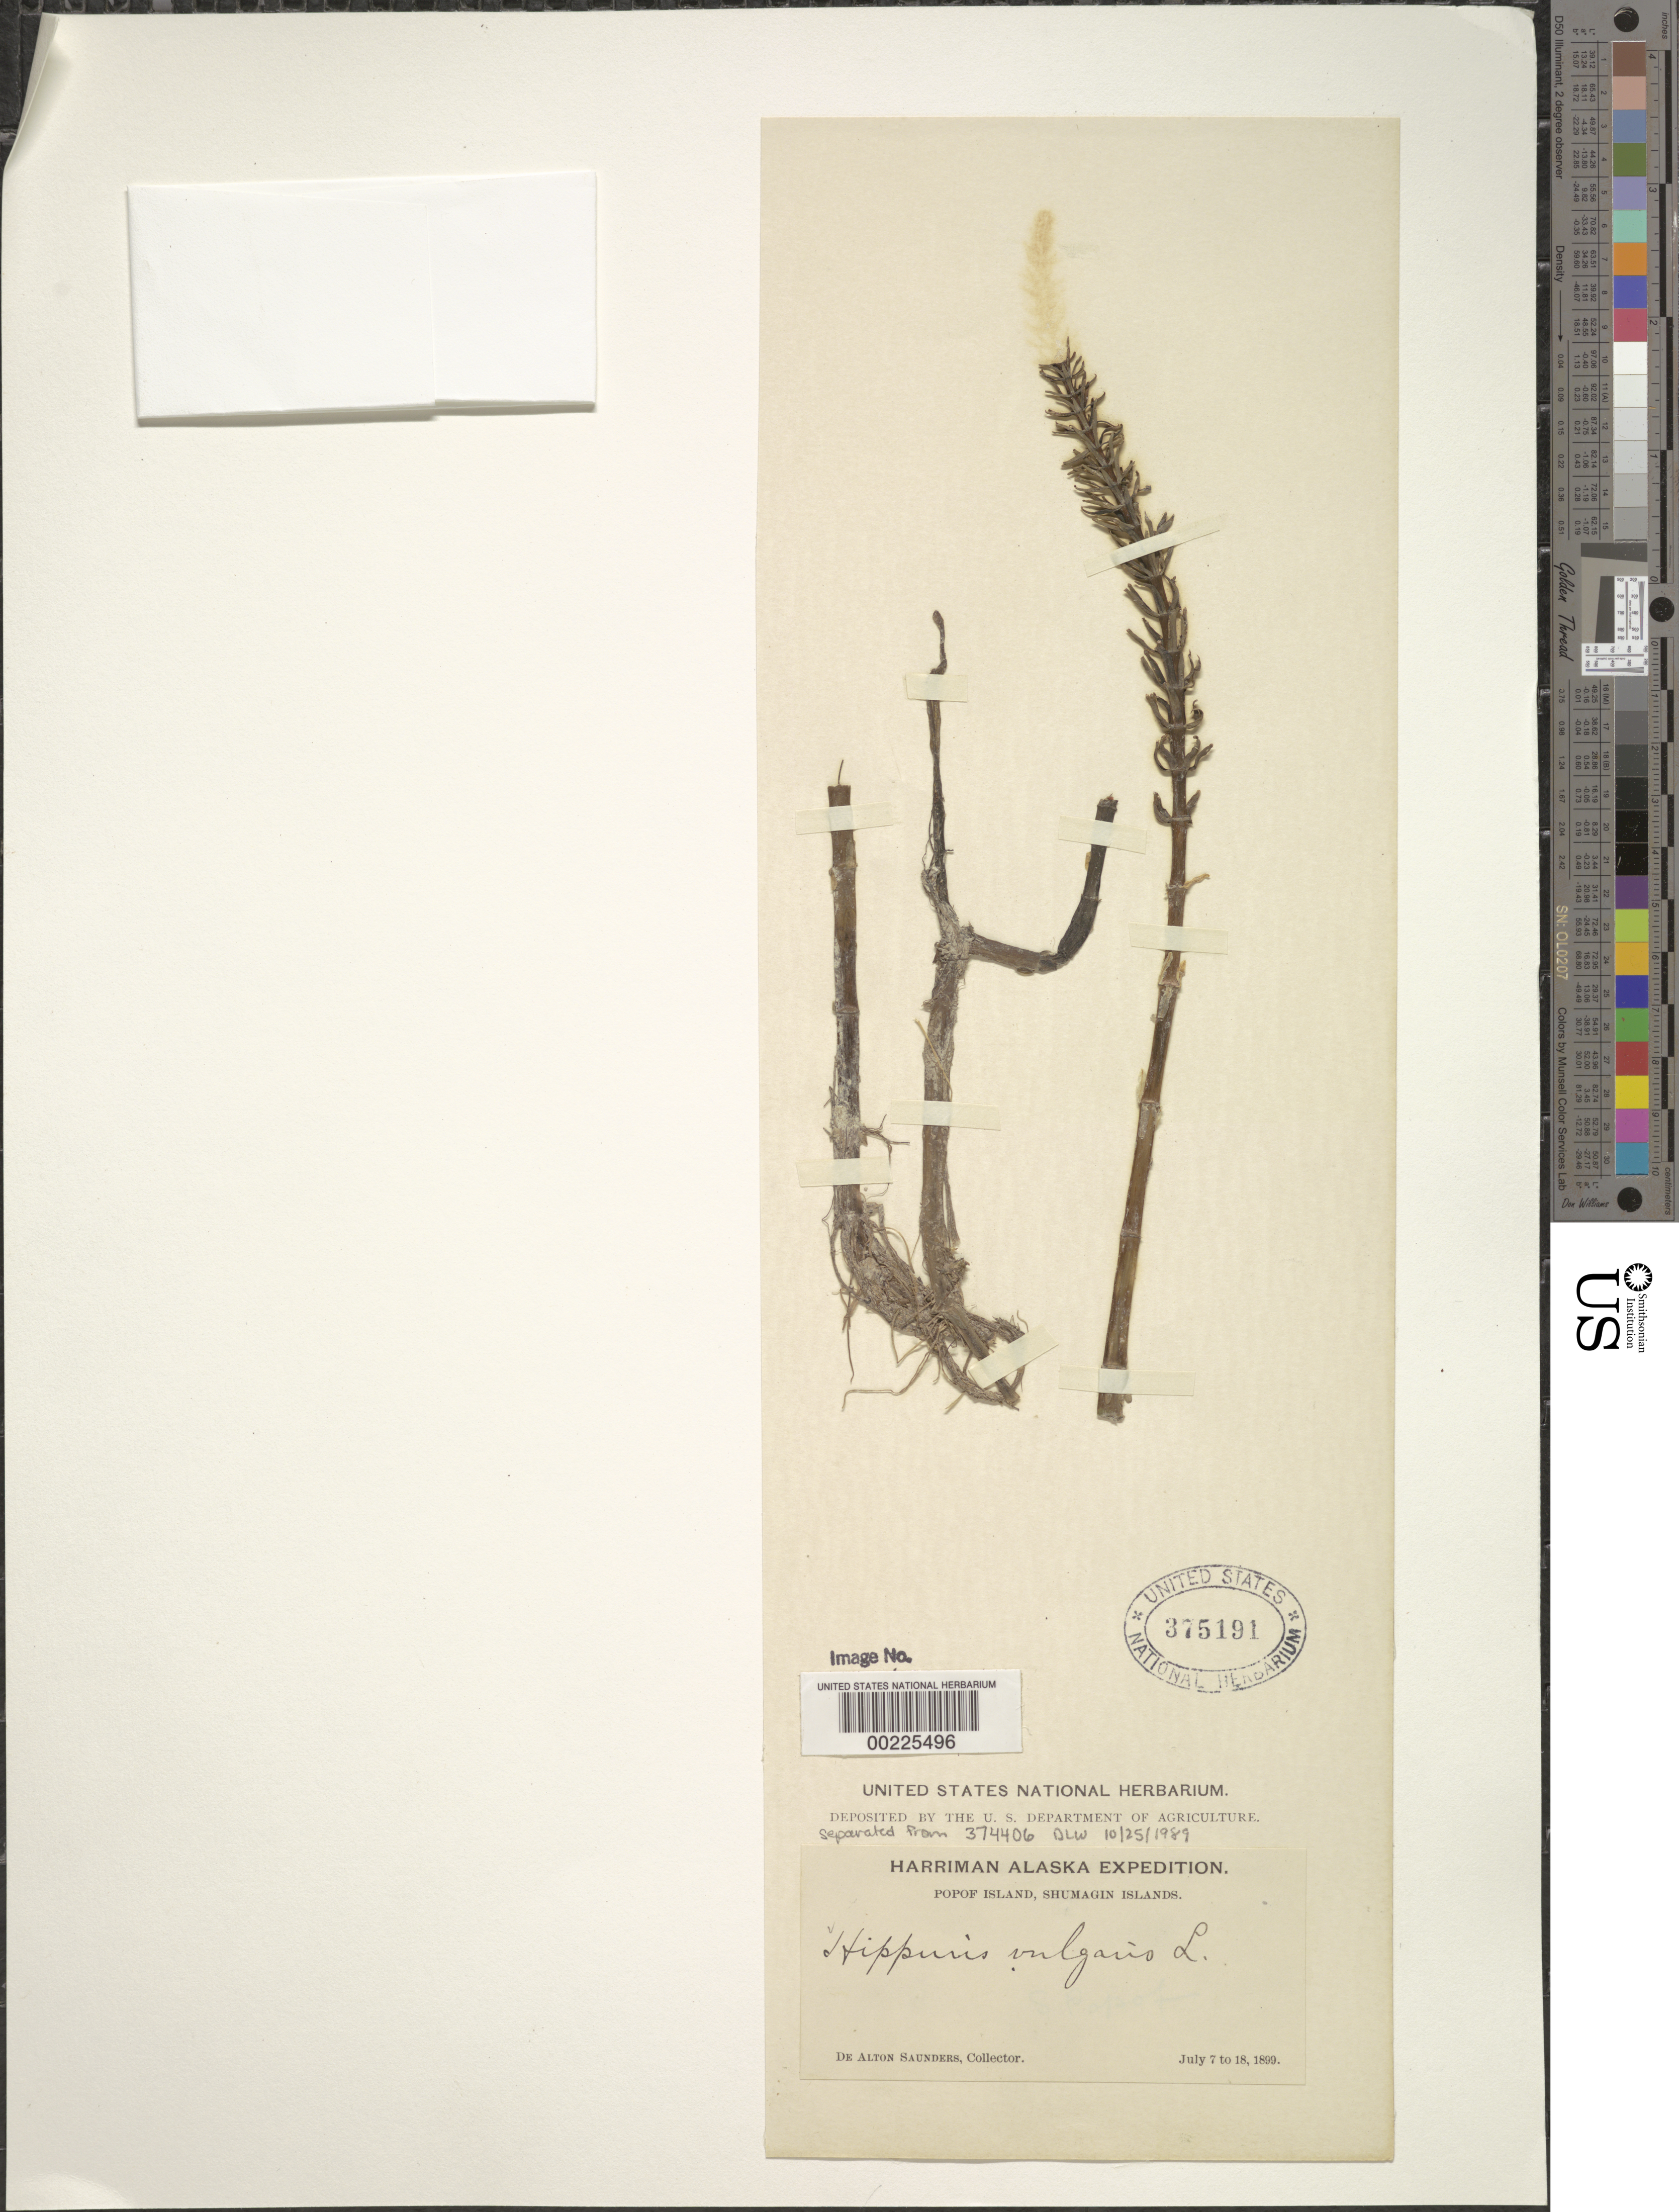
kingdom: Plantae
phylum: Tracheophyta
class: Magnoliopsida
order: Lamiales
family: Plantaginaceae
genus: Hippuris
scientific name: Hippuris vulgaris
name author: L.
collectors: A. Saunders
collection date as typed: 07 Jul 1899 to 18 Jul 1899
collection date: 1899-07-07/1899-07-18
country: United States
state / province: Alaska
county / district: Aleutians East Borough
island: Popof Island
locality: Popof island, shumagin islands [Shumagin Is.]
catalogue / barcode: US 375191